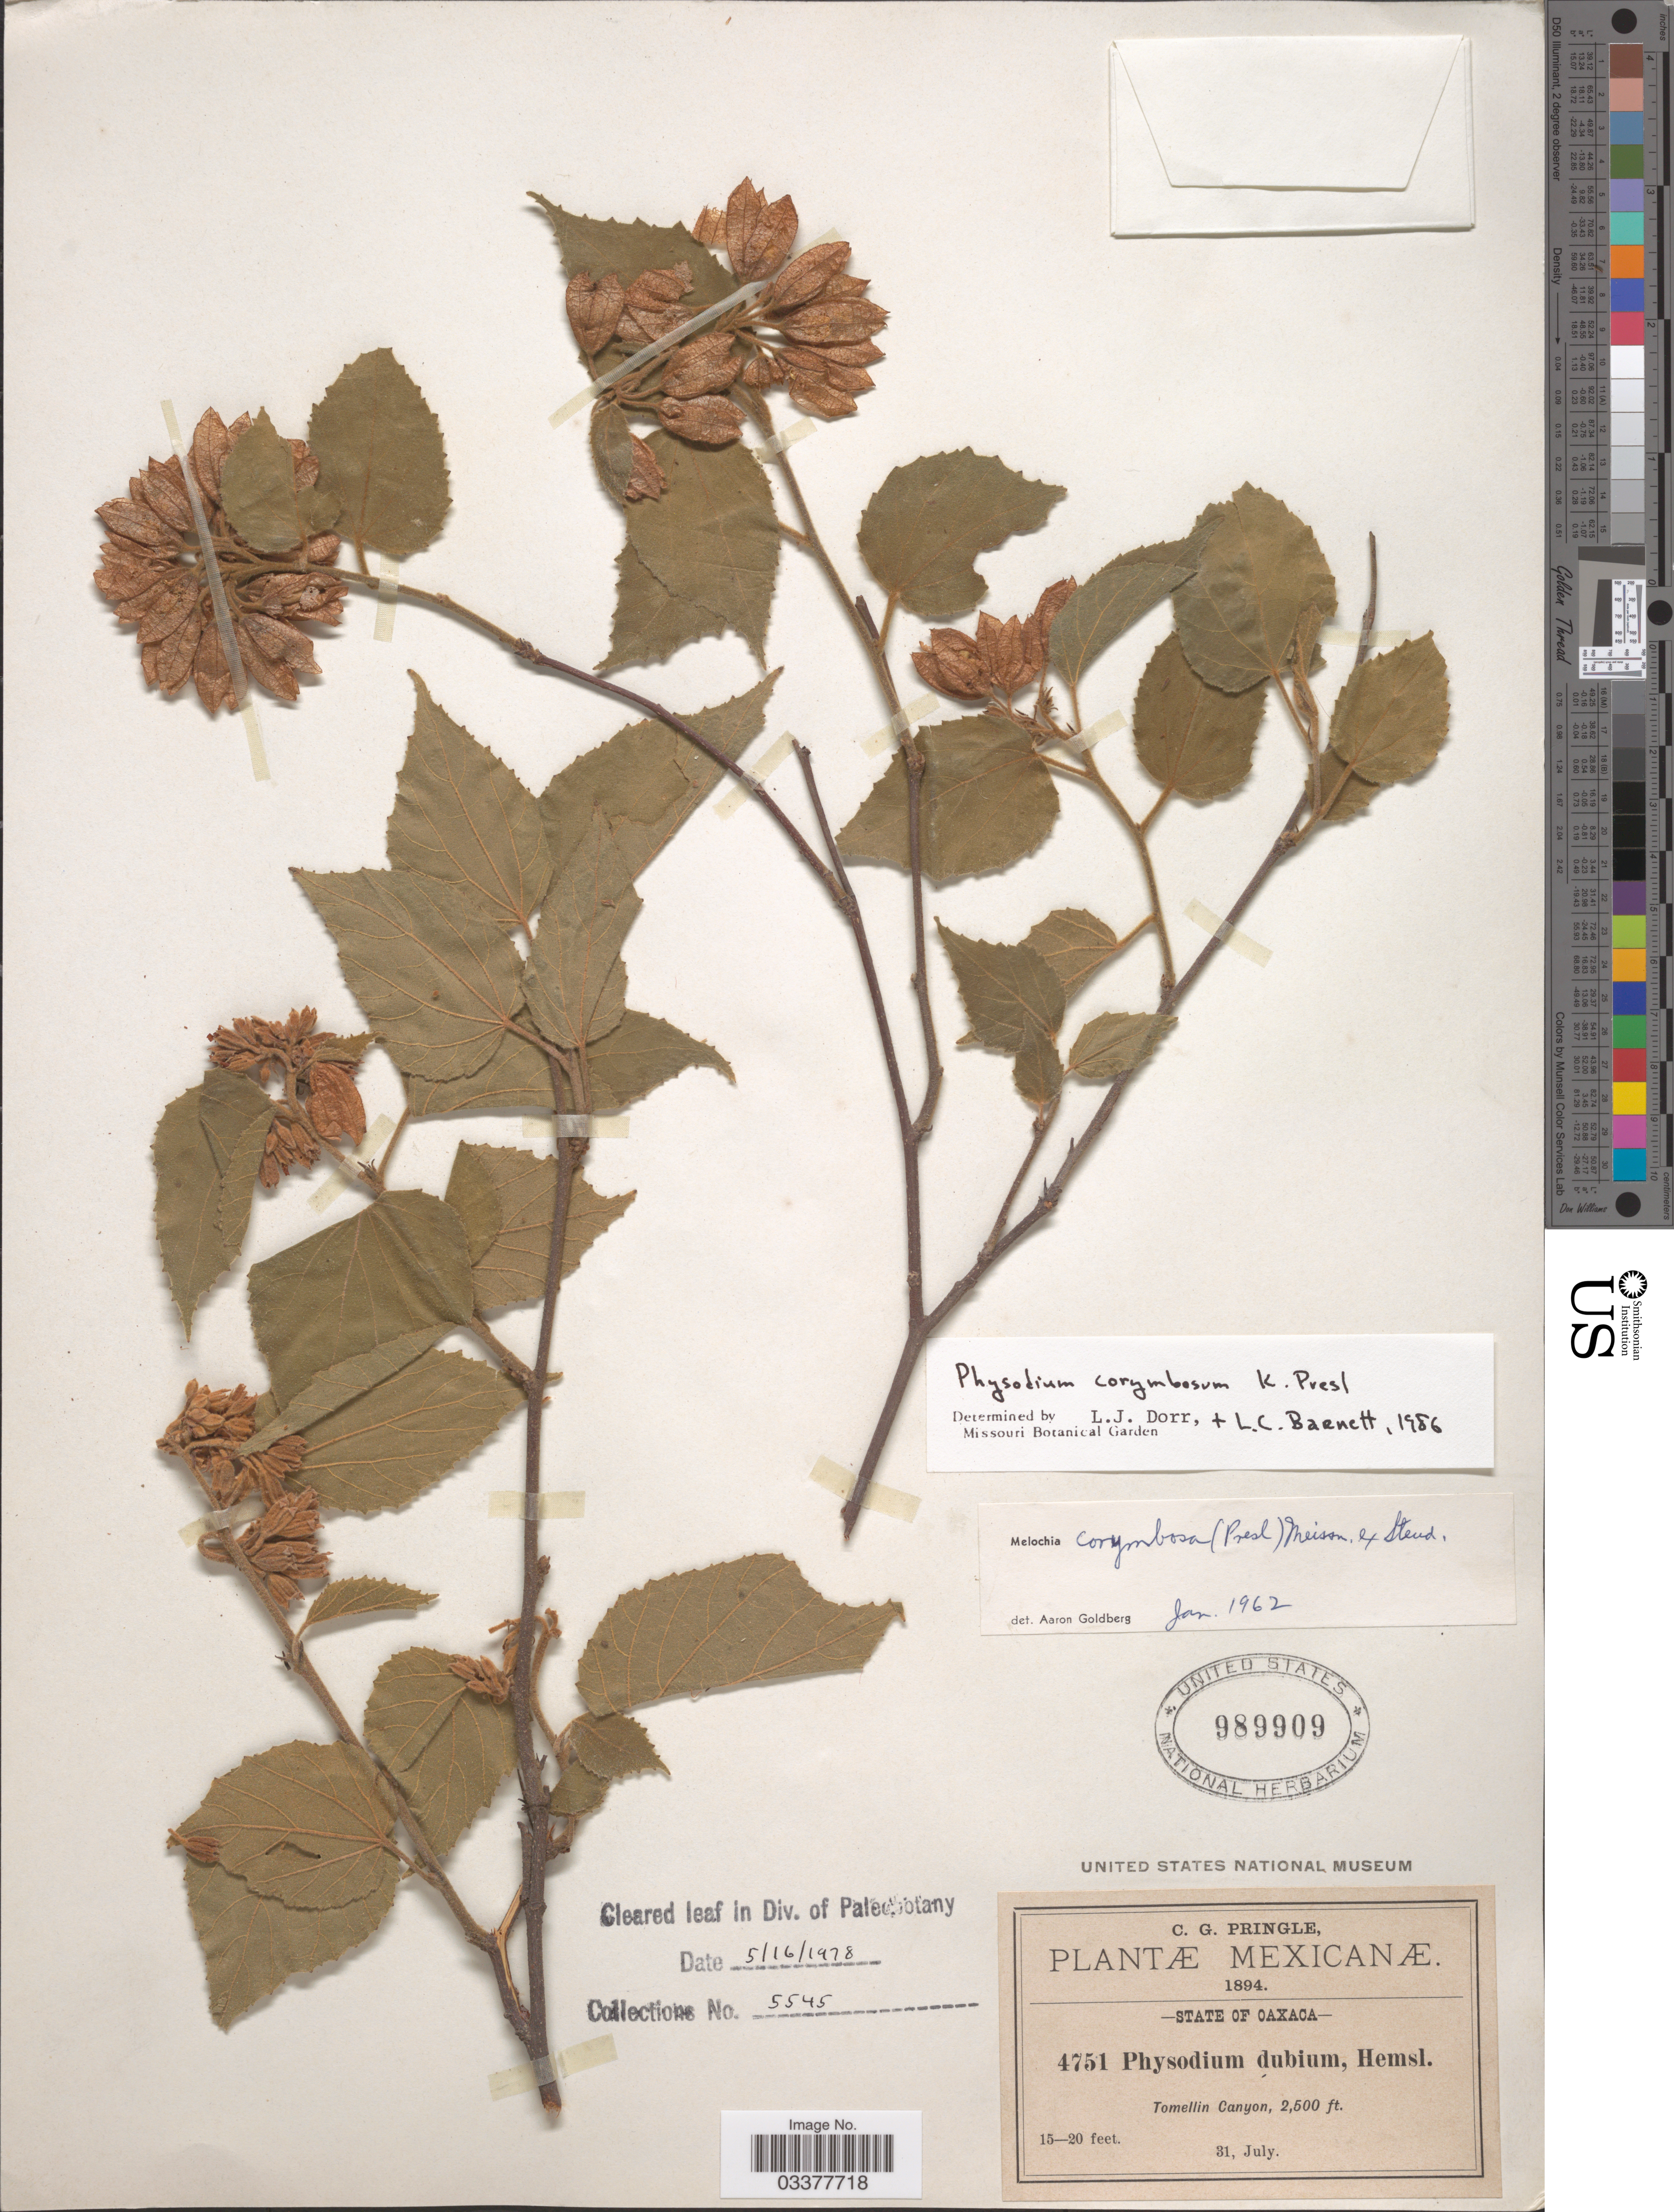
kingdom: Plantae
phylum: Tracheophyta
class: Magnoliopsida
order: Malvales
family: Malvaceae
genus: Melochia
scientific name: Melochia corymbosa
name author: (C. Presl) Meissn. ex Steud.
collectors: C. G. Pringle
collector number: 4751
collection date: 1894-07-31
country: Mexico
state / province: Oaxaca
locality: Tomellin Canyon.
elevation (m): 762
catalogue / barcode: US 989909